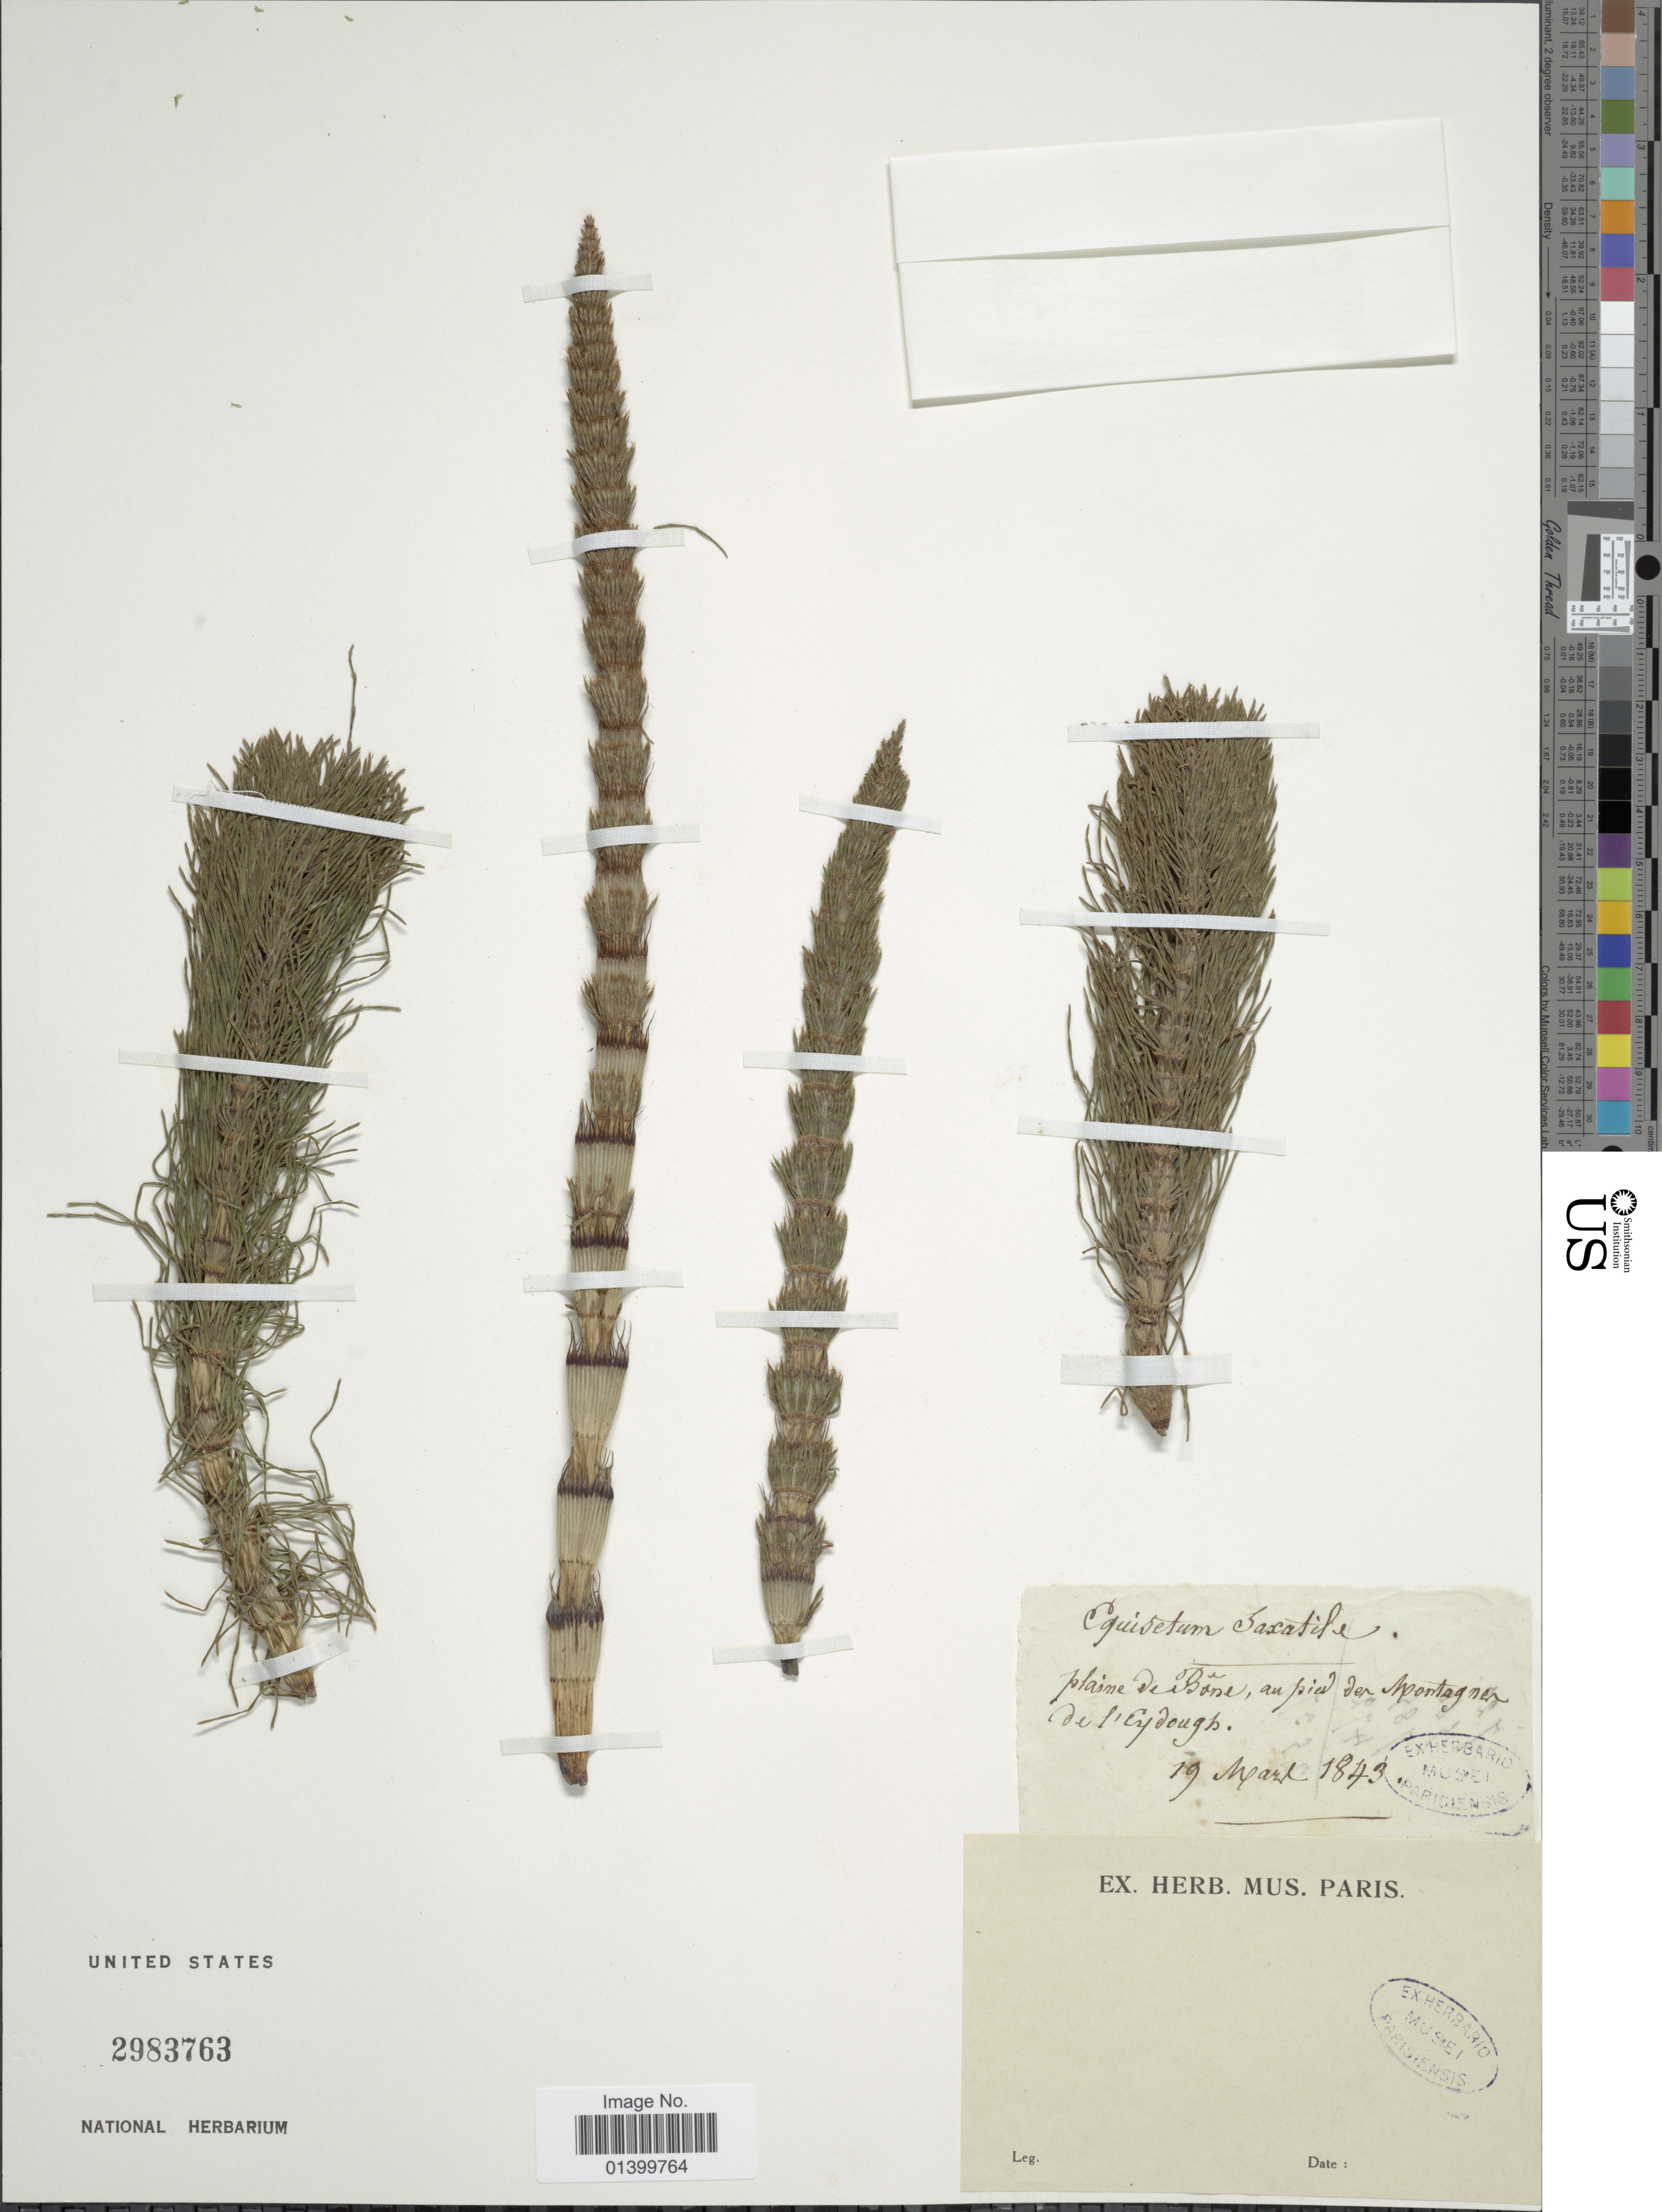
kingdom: Plantae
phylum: Tracheophyta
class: Polypodiopsida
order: Equisetales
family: Equisetaceae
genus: Equisetum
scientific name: Equisetum ramosissimum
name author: Desf.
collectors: ex herb. Mus. Paris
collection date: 1843-03-19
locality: Plaine Deibone, au pied der Montagner de l'Eydough [interpreted]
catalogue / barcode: US 2983763